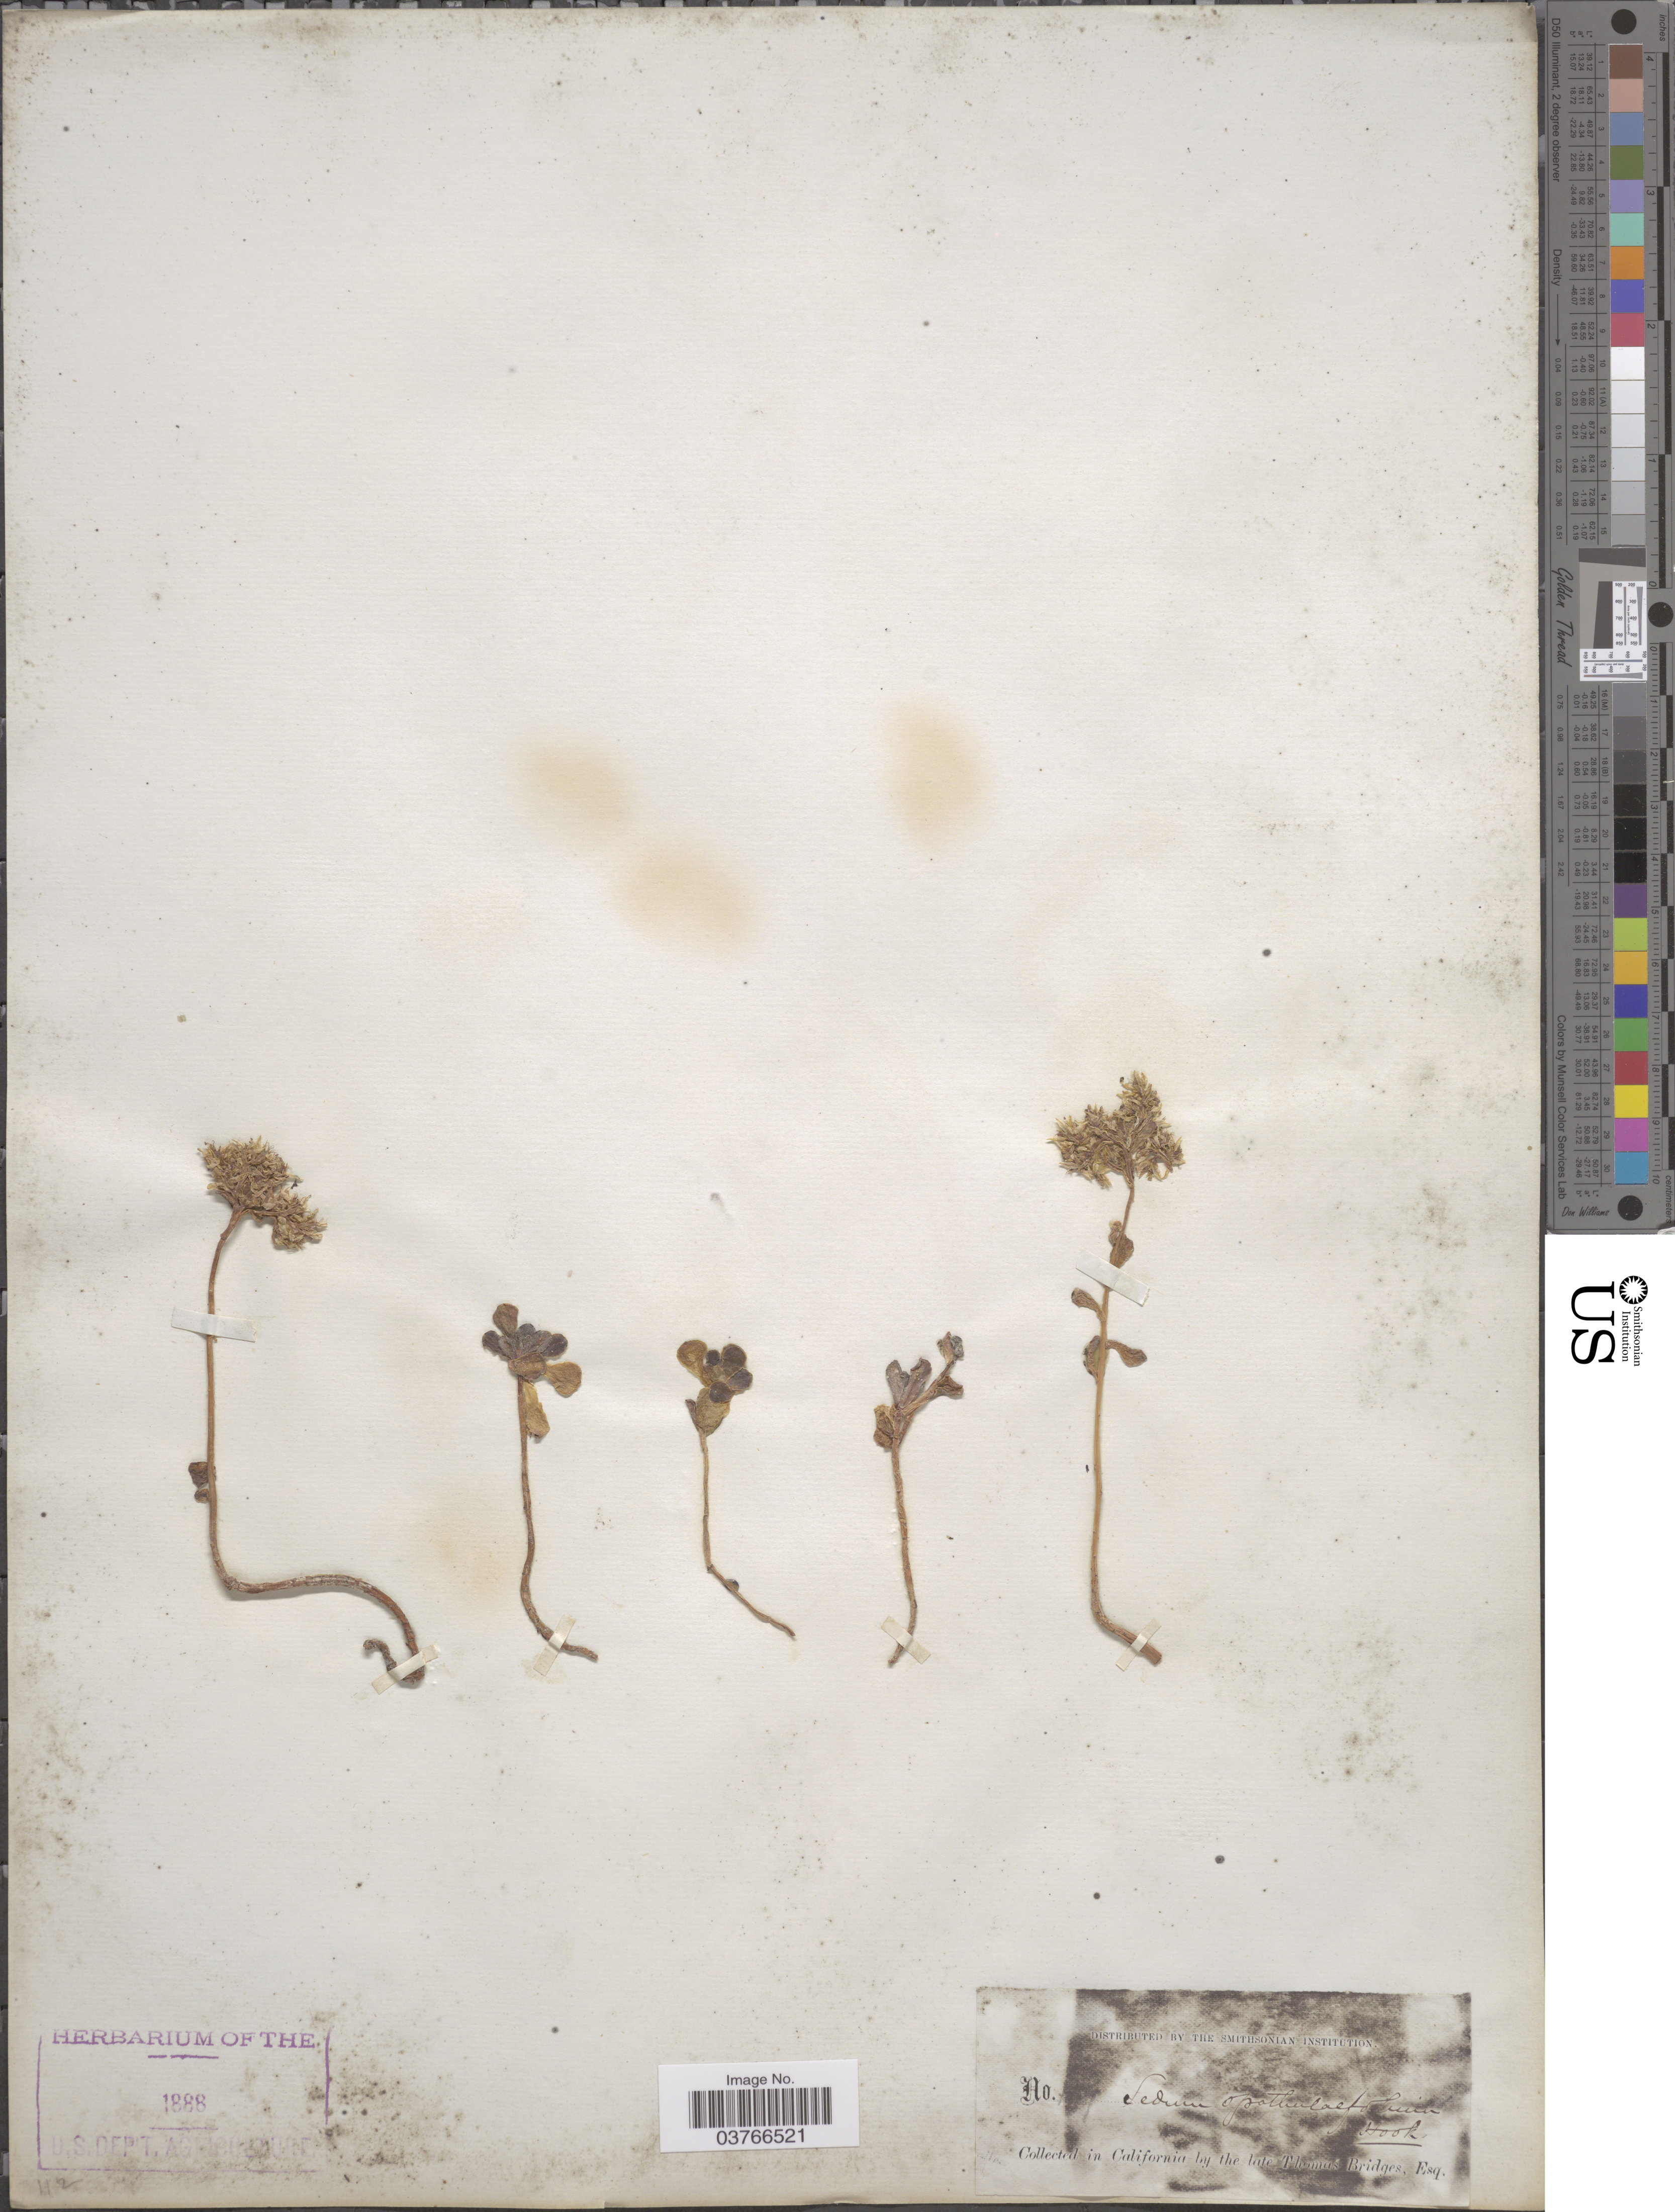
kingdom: Plantae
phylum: Tracheophyta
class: Magnoliopsida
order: Saxifragales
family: Crassulaceae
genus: Sedum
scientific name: Sedum spathulifolium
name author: Hook.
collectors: T. Bridges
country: United States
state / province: California